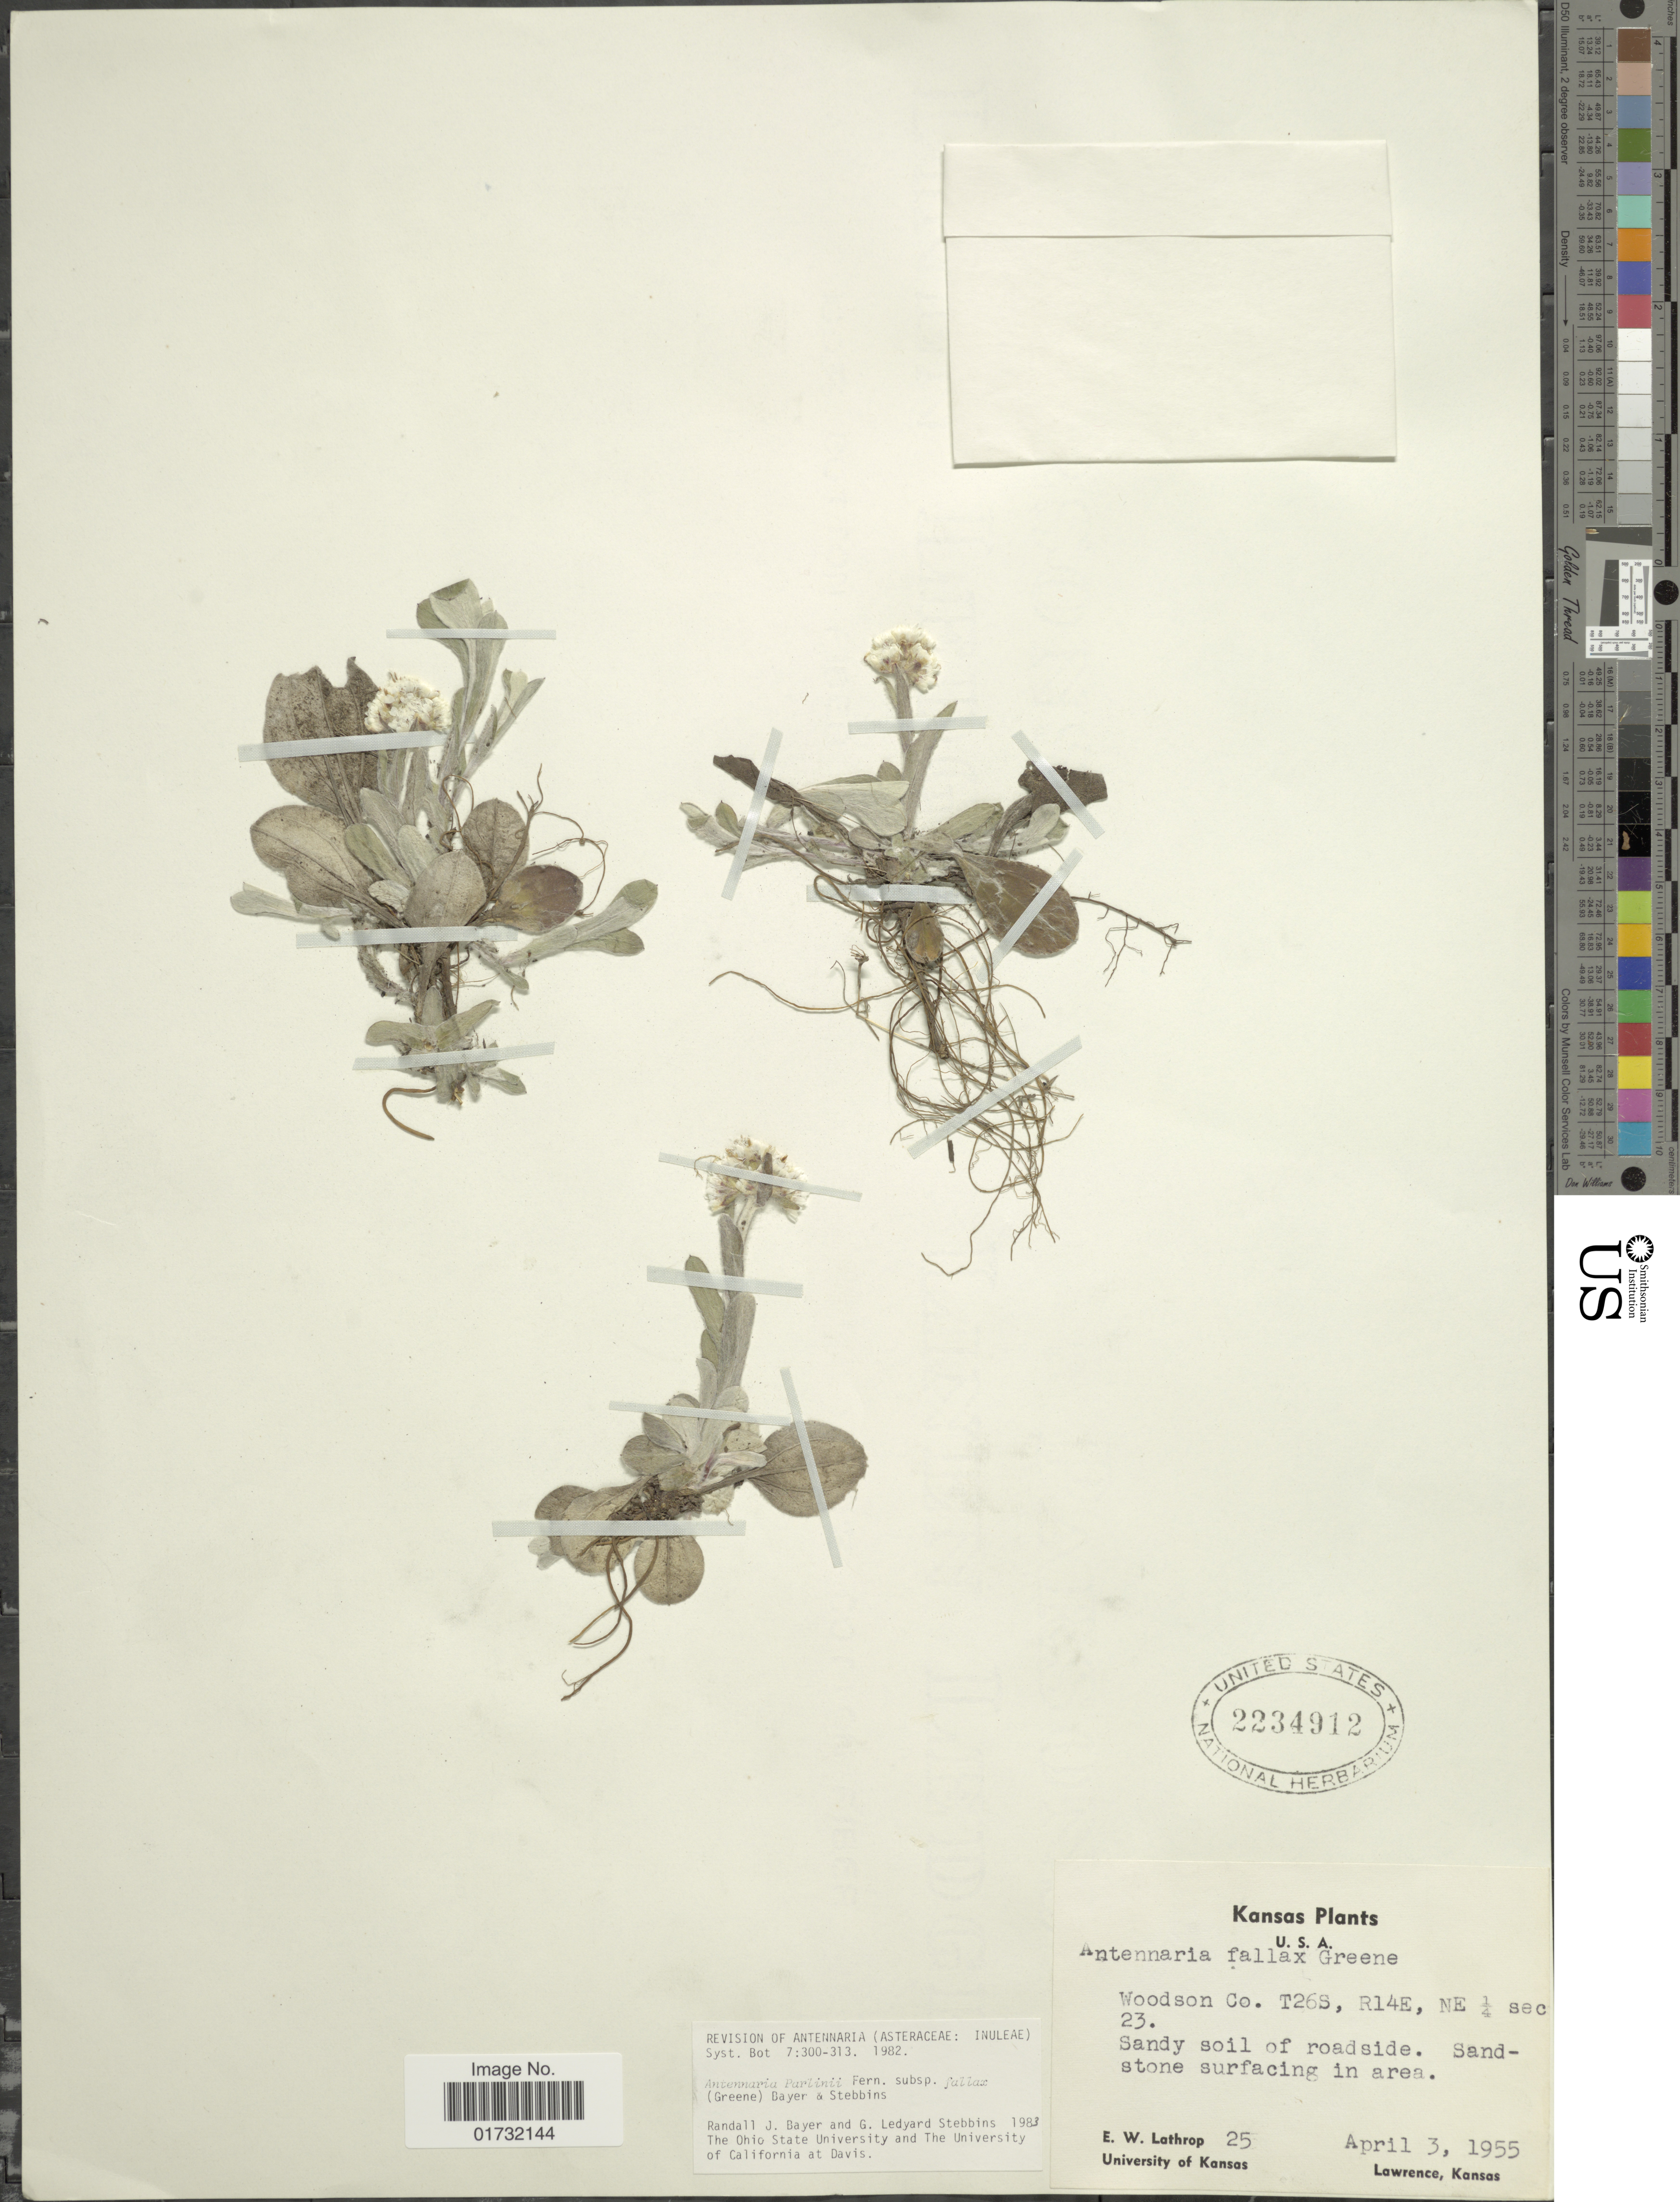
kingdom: Plantae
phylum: Tracheophyta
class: Magnoliopsida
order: Asterales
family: Asteraceae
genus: Antennaria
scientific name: Antennaria parlinii subsp. fallax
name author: (Greene) R.J. Bayer & Stebbins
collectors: E. W. Lathrop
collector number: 25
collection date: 1955-04-03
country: United States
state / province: Kansas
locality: Woodson Co. T26S, R14E, NE ¼ sec. 23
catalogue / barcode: US 22349112